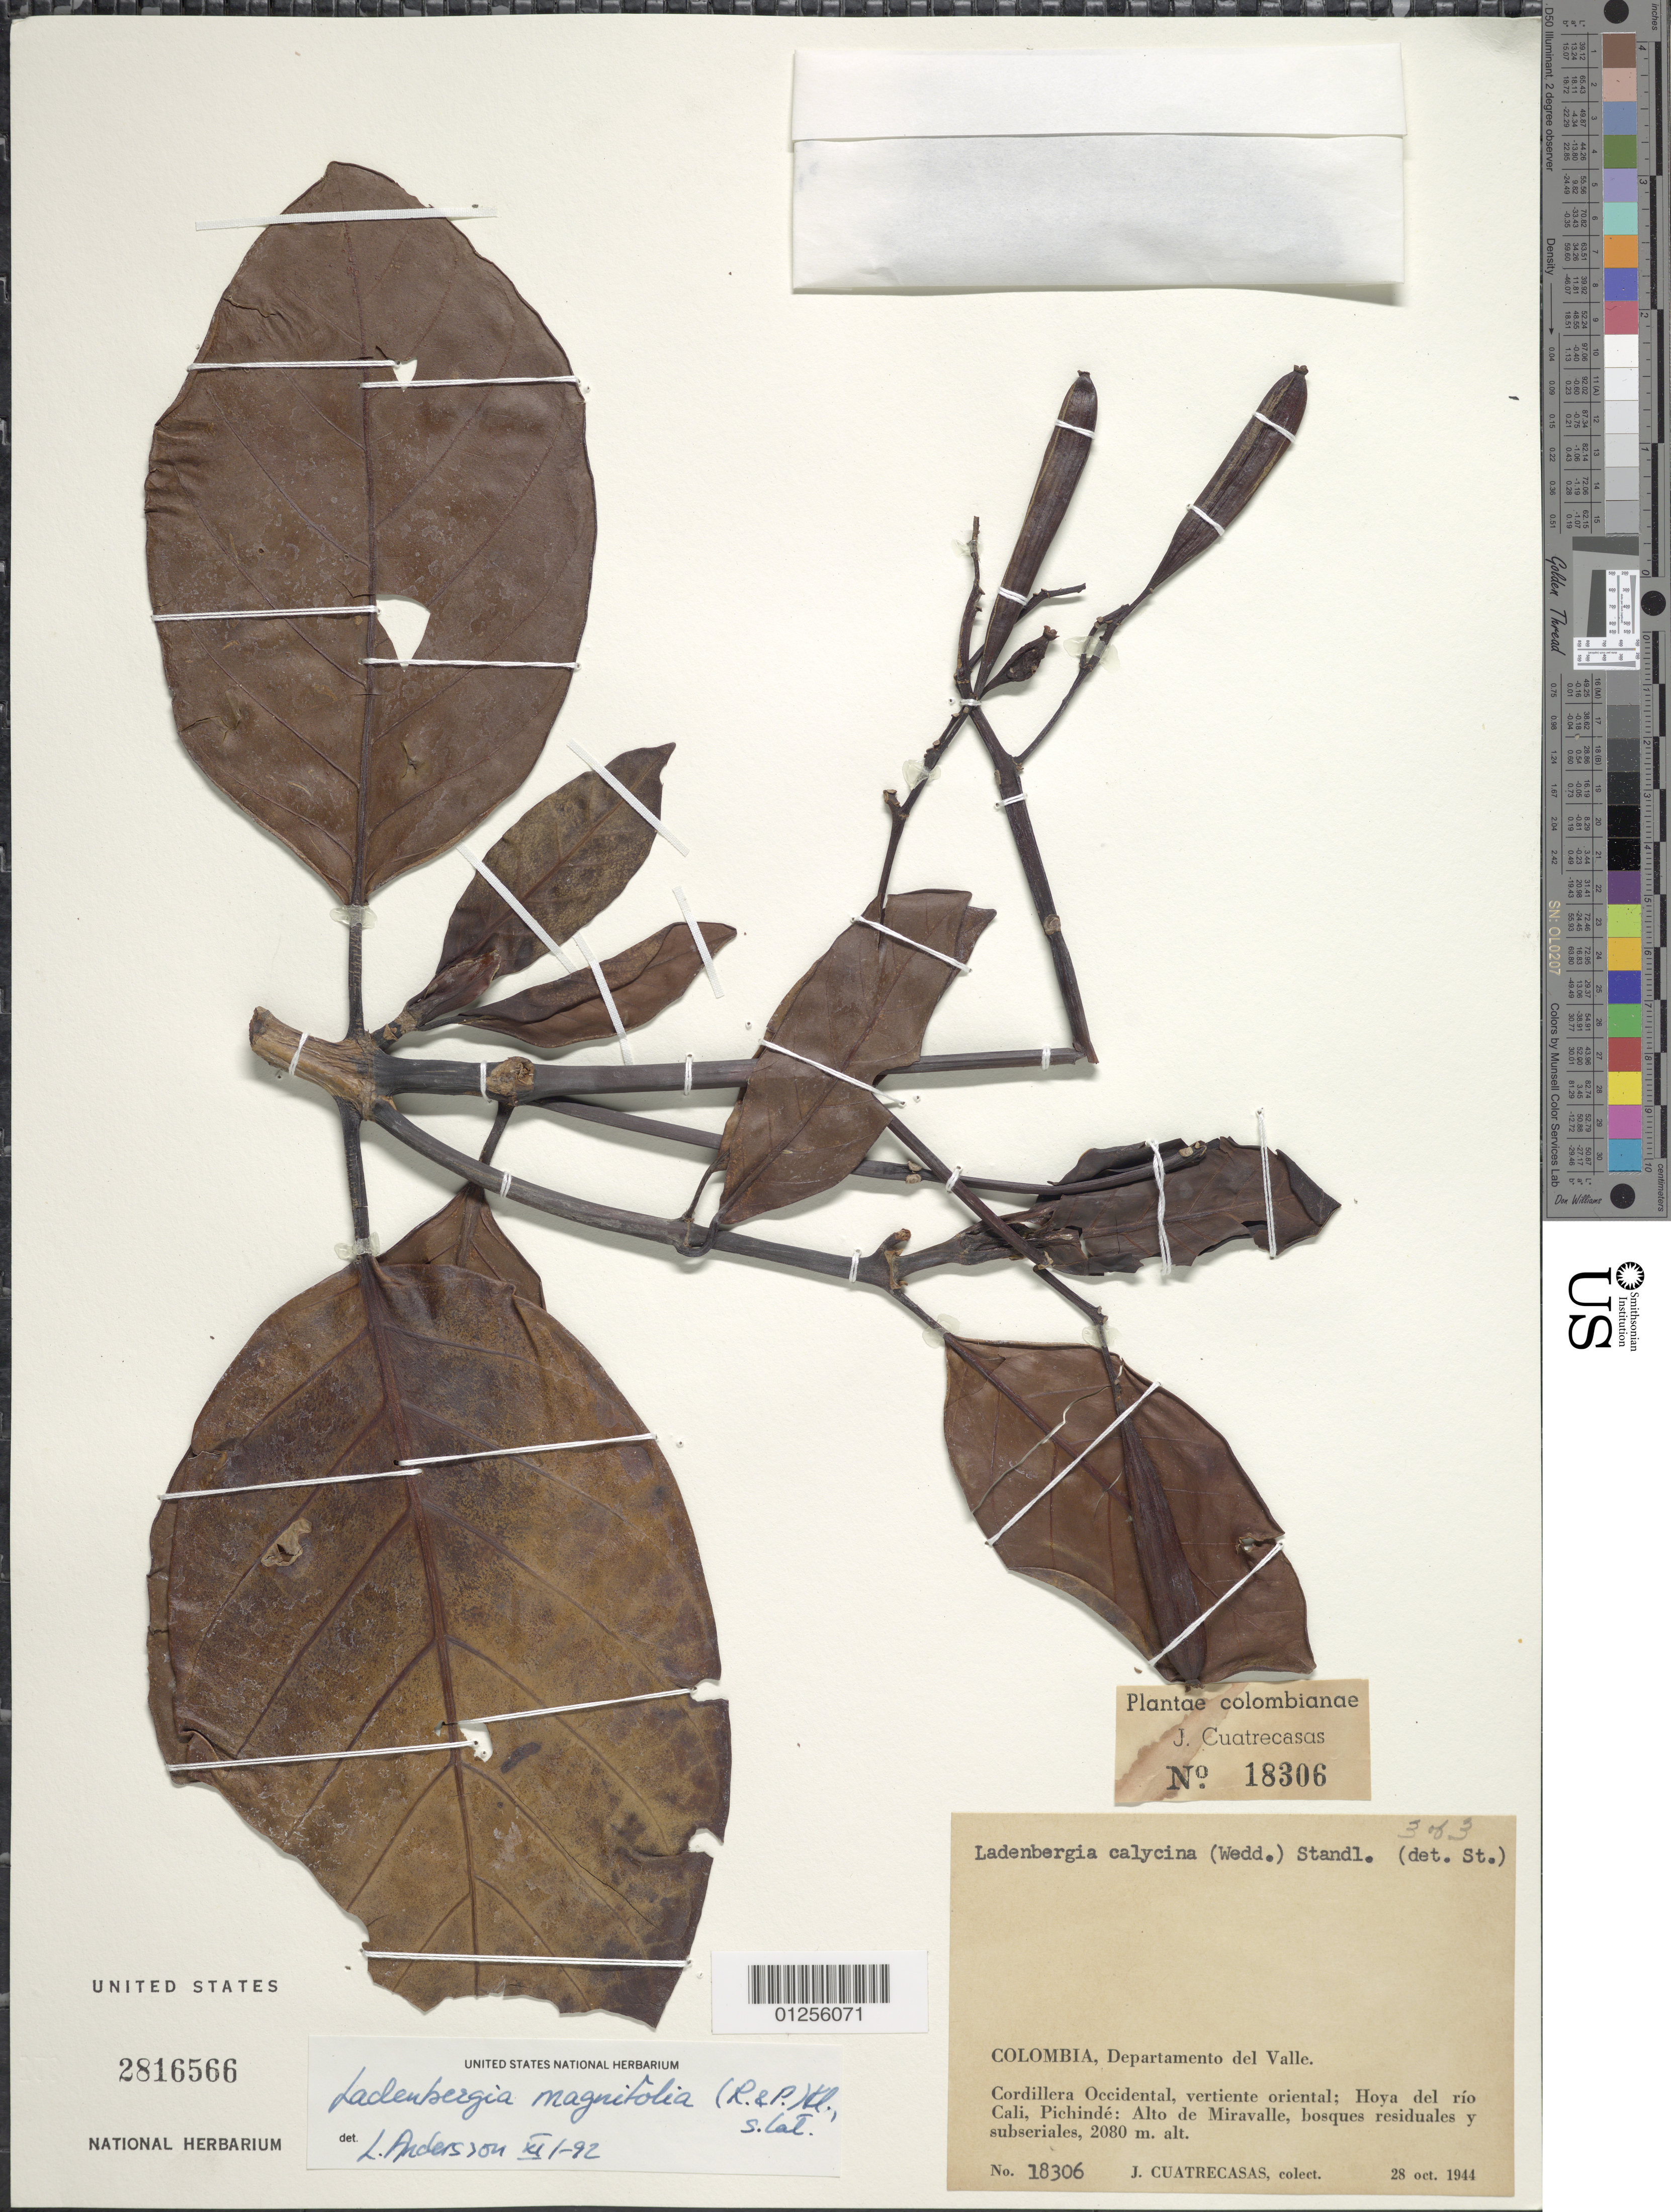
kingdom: Plantae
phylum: Tracheophyta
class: Magnoliopsida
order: Gentianales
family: Rubiaceae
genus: Ladenbergia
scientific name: Ladenbergia magnifolia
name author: (Ruiz & Pav.) Klotzsch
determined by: Anderson, L.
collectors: J. Cuatrecasas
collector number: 18306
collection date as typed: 28 Oct 1944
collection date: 1944-10-28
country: Colombia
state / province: Valle del Cauca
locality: Hoya del Rio Cali, Pichinde, occidental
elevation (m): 2020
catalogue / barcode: US 2816566